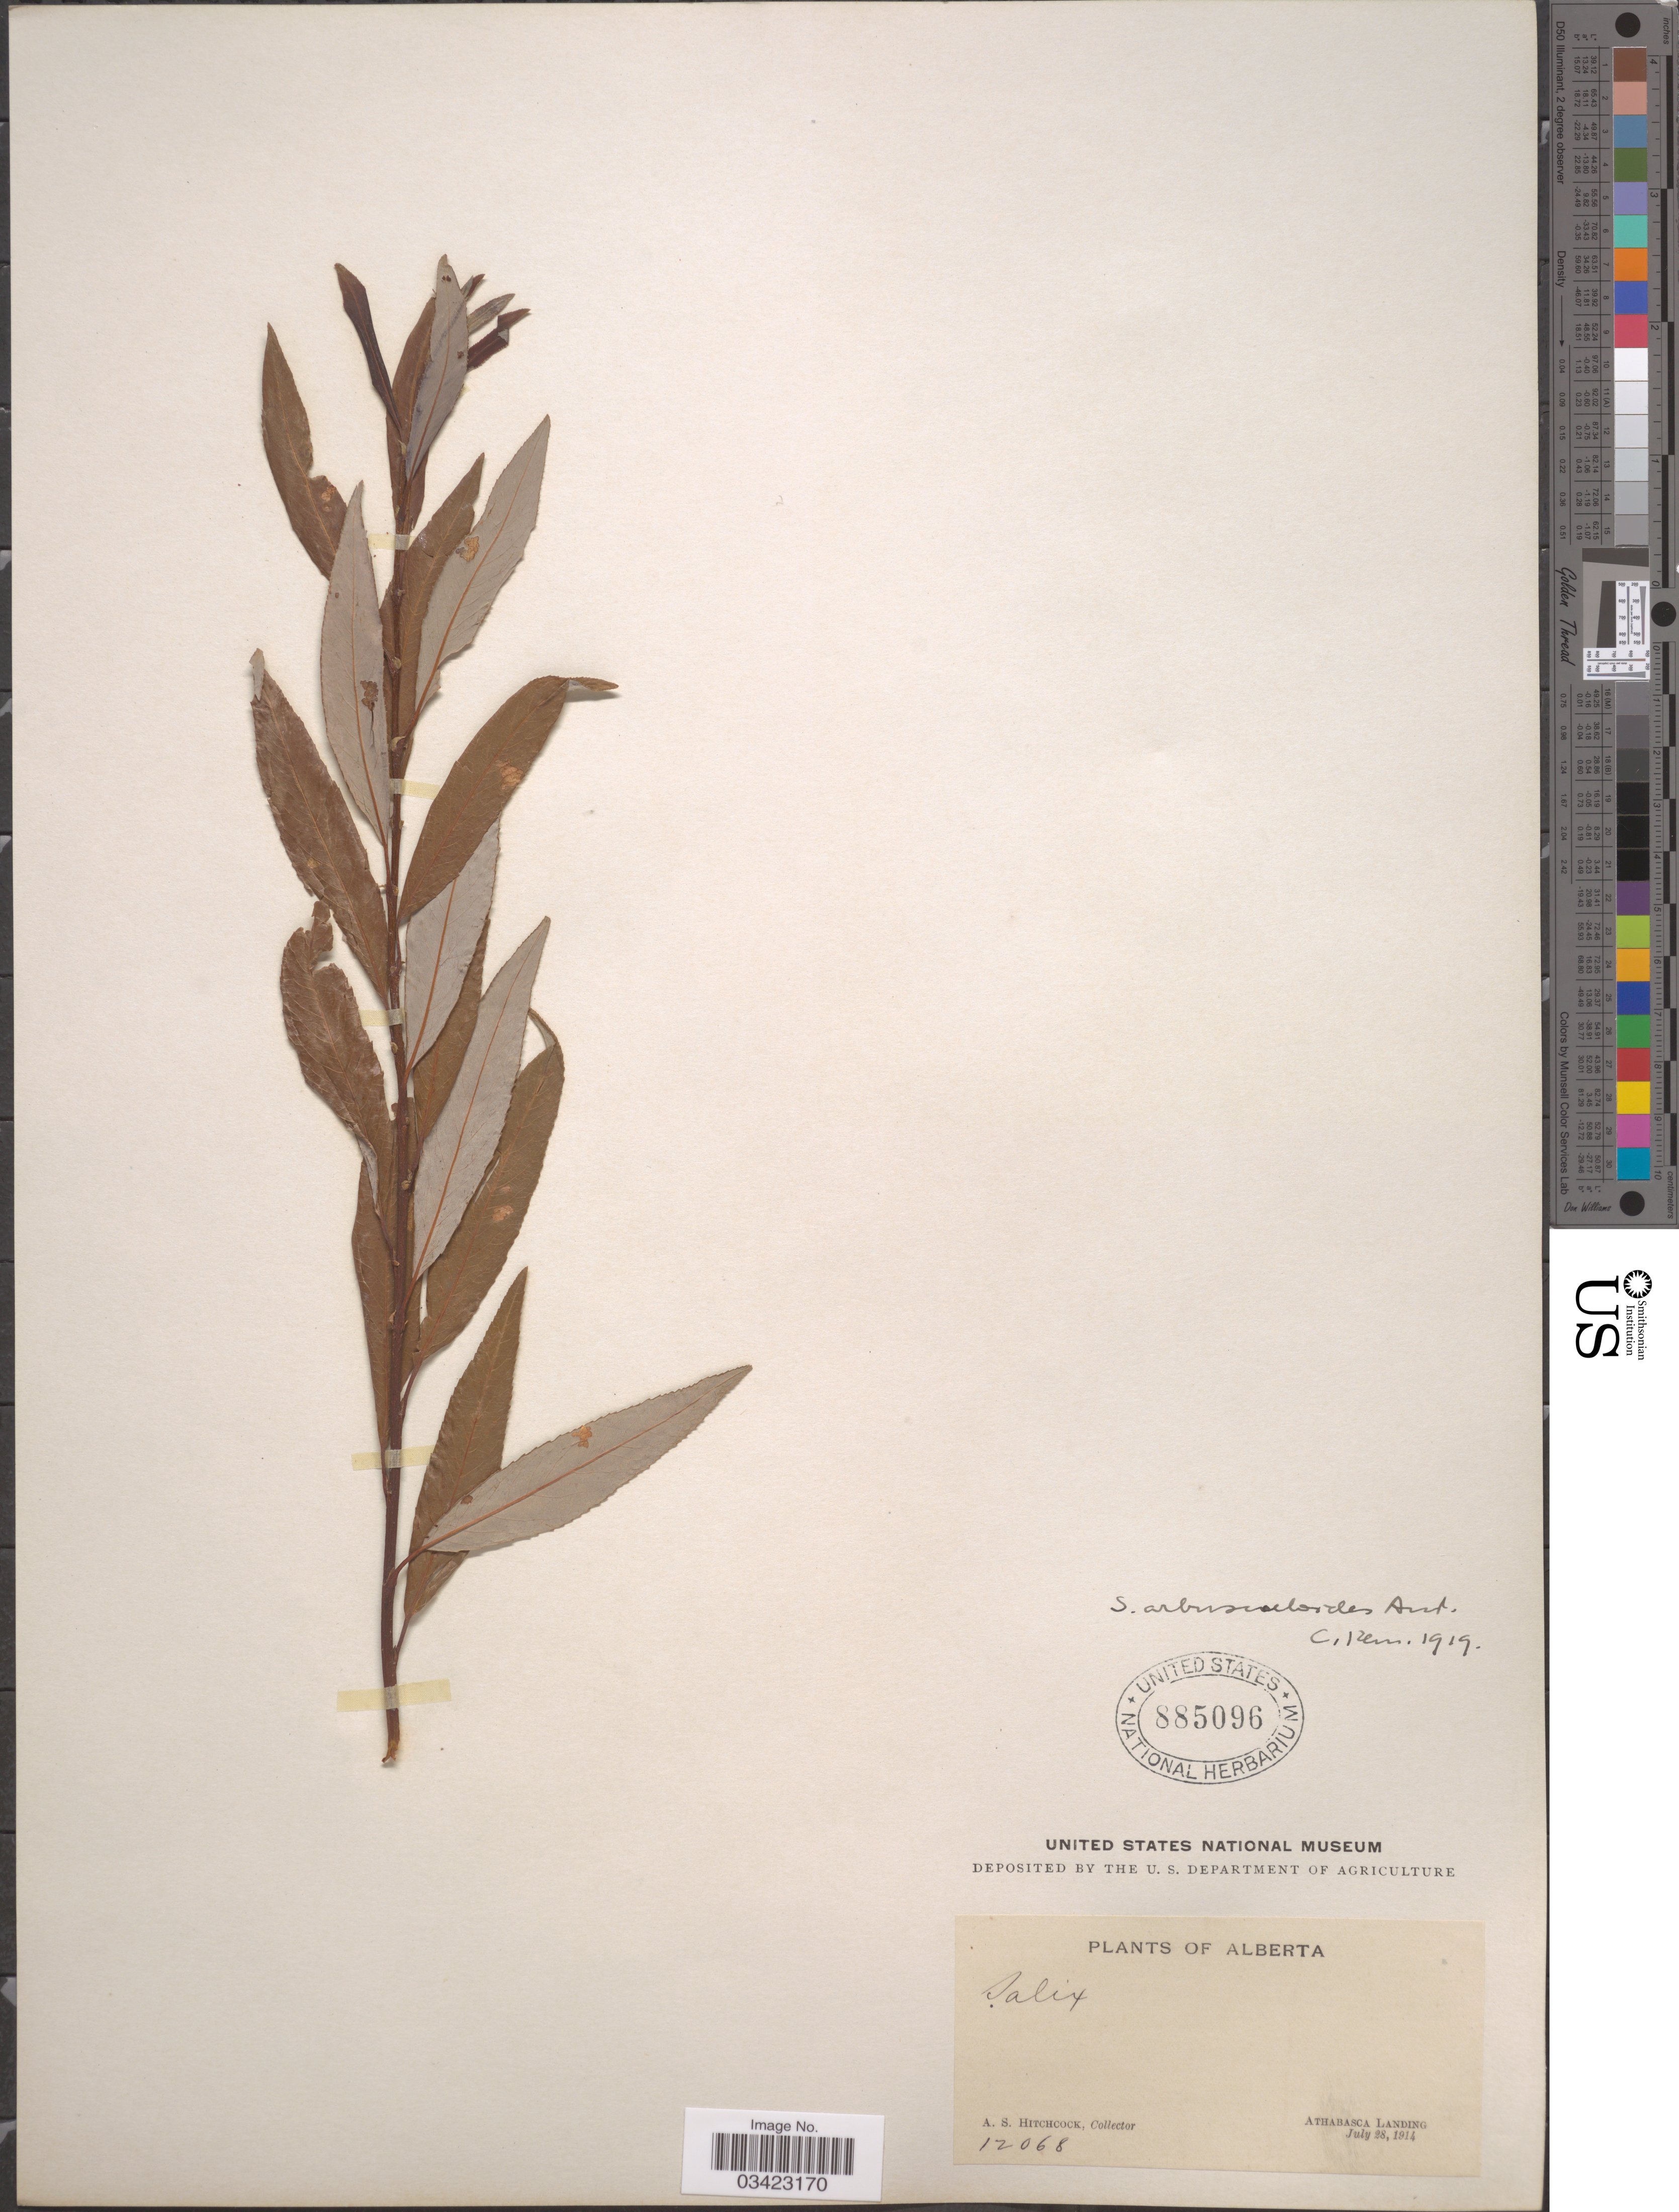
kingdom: Plantae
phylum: Tracheophyta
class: Magnoliopsida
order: Malpighiales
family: Salicaceae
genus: Salix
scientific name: Salix arbusculoides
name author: Andersson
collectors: A. S. Hitchcock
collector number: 12068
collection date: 1914-07-28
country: Canada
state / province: Alberta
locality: Athabasca Landing.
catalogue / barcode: US 885096